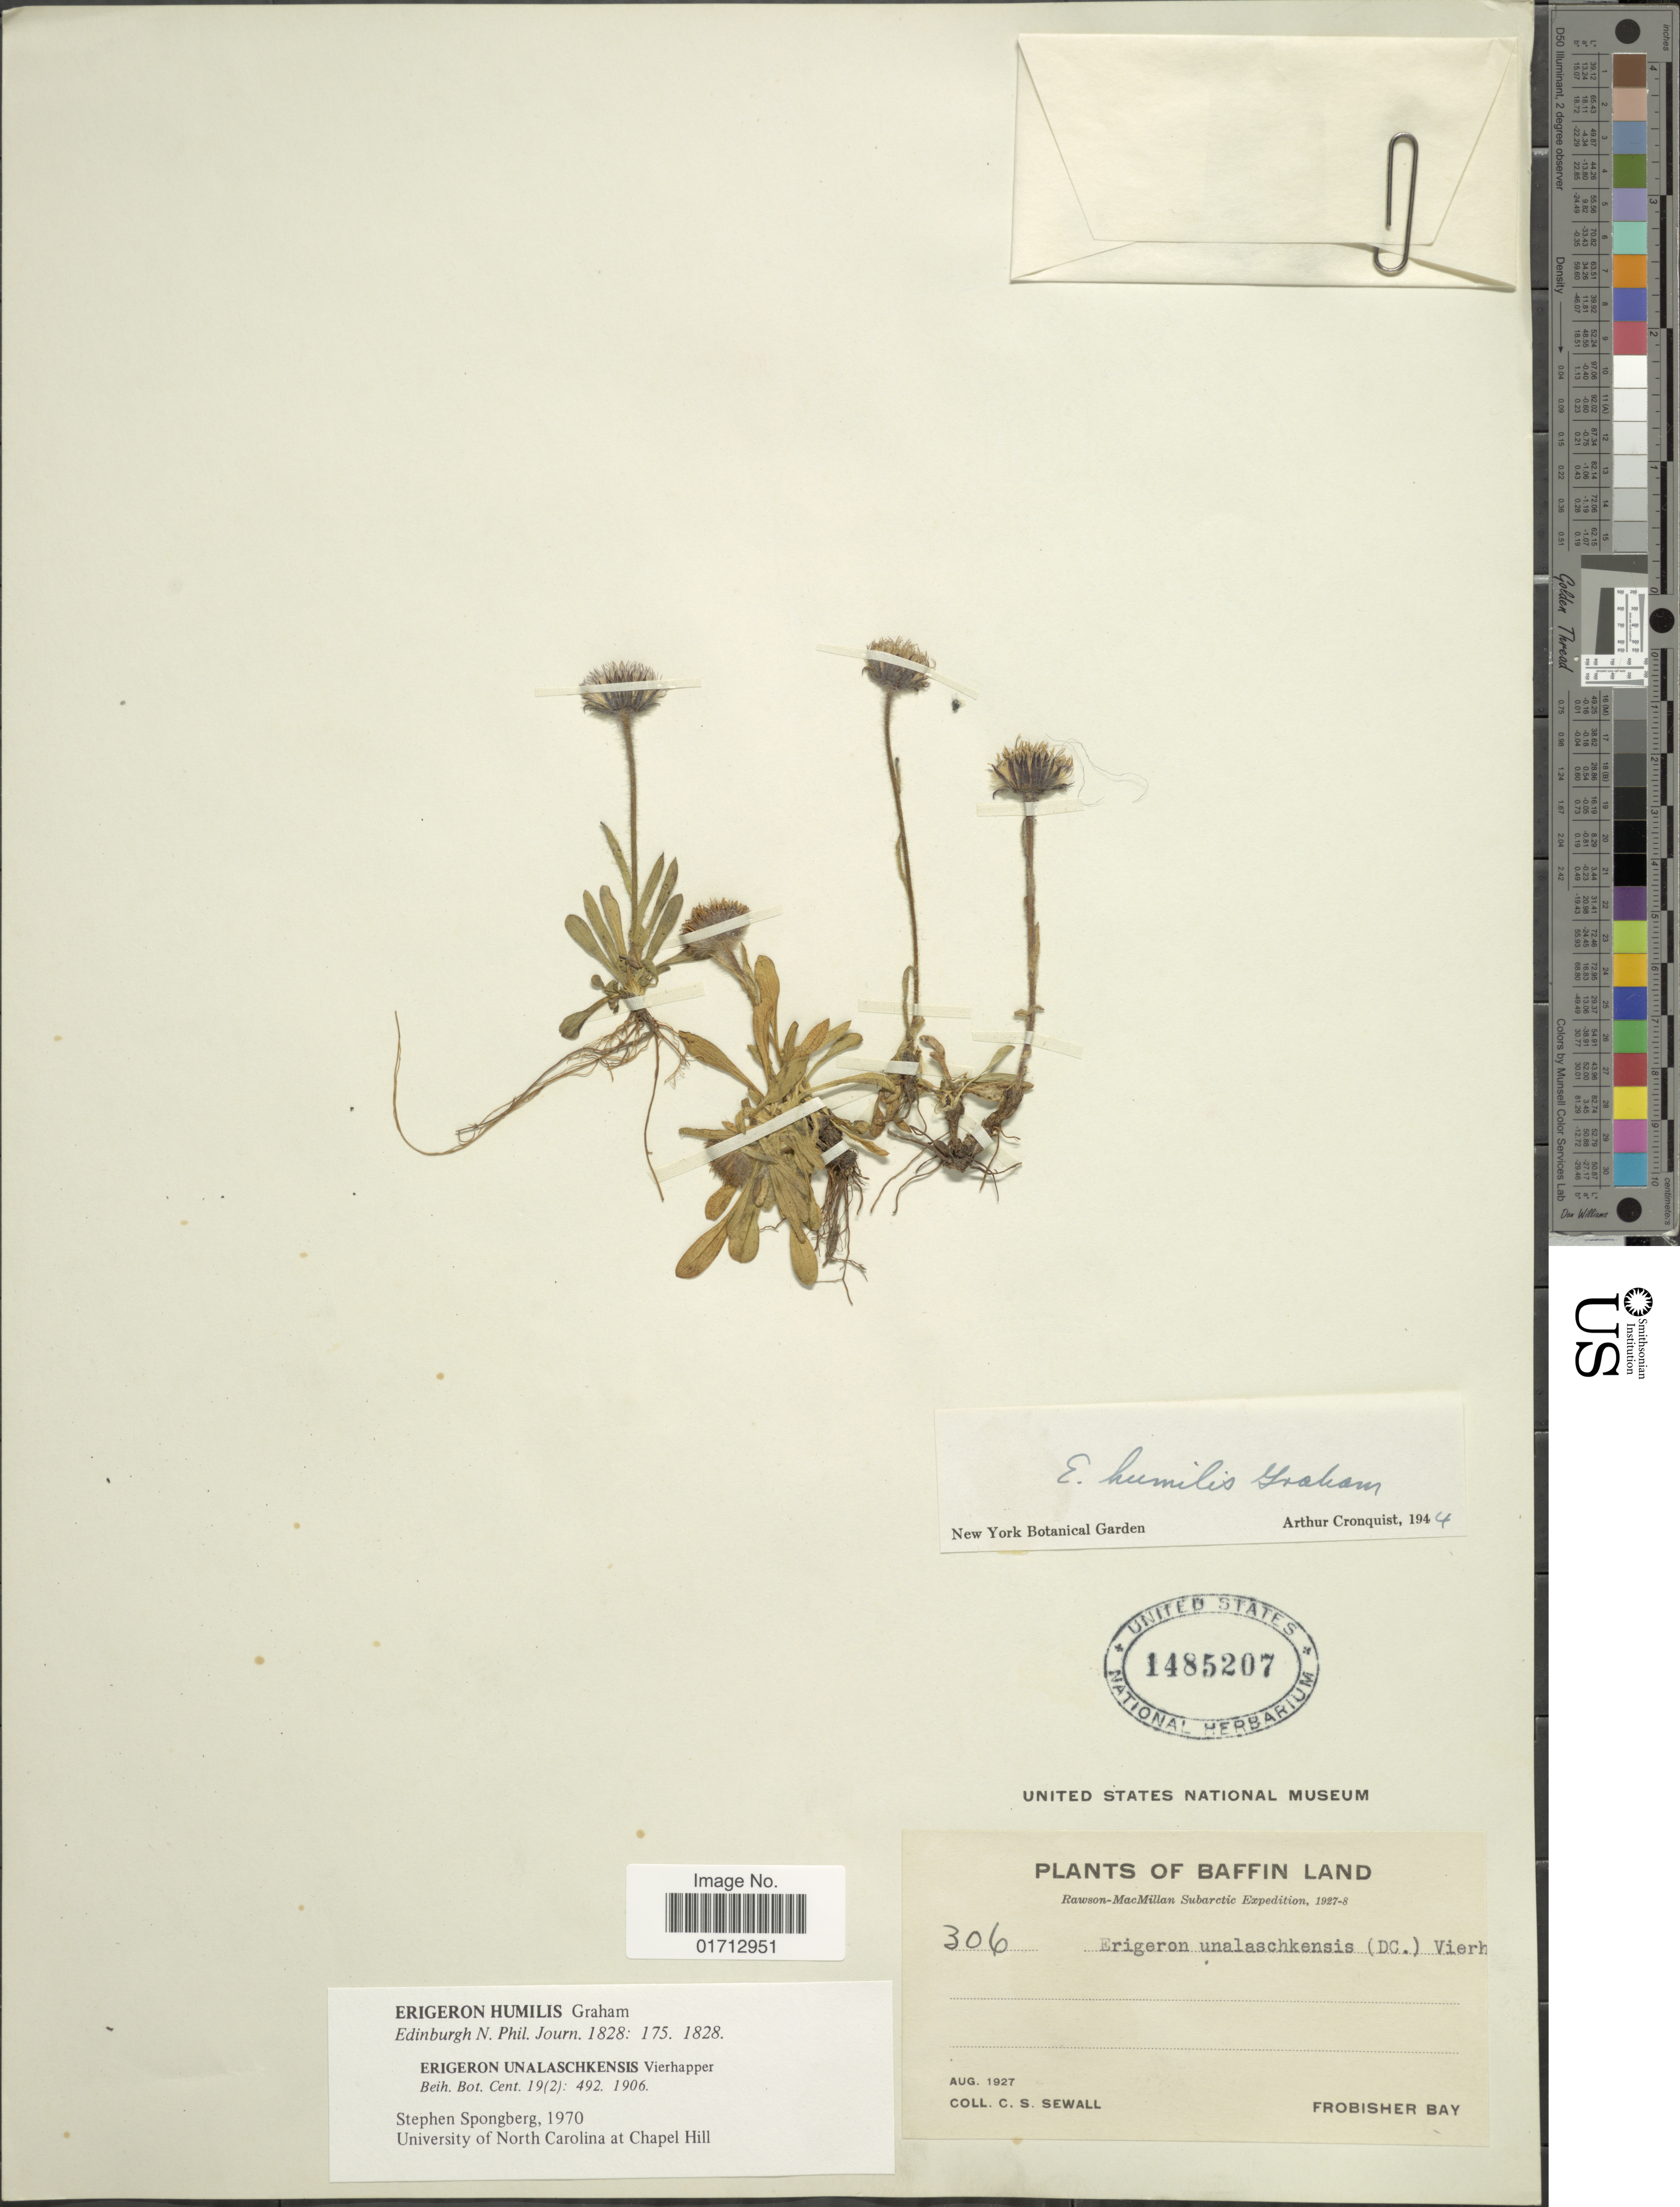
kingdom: Plantae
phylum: Tracheophyta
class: Magnoliopsida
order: Asterales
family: Asteraceae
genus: Erigeron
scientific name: Erigeron humilis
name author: Graham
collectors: C. Sewall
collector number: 306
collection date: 1927-08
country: Canada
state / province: Nunavut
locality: Baffin Land, Frobisher Bay.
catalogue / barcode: US 1485207